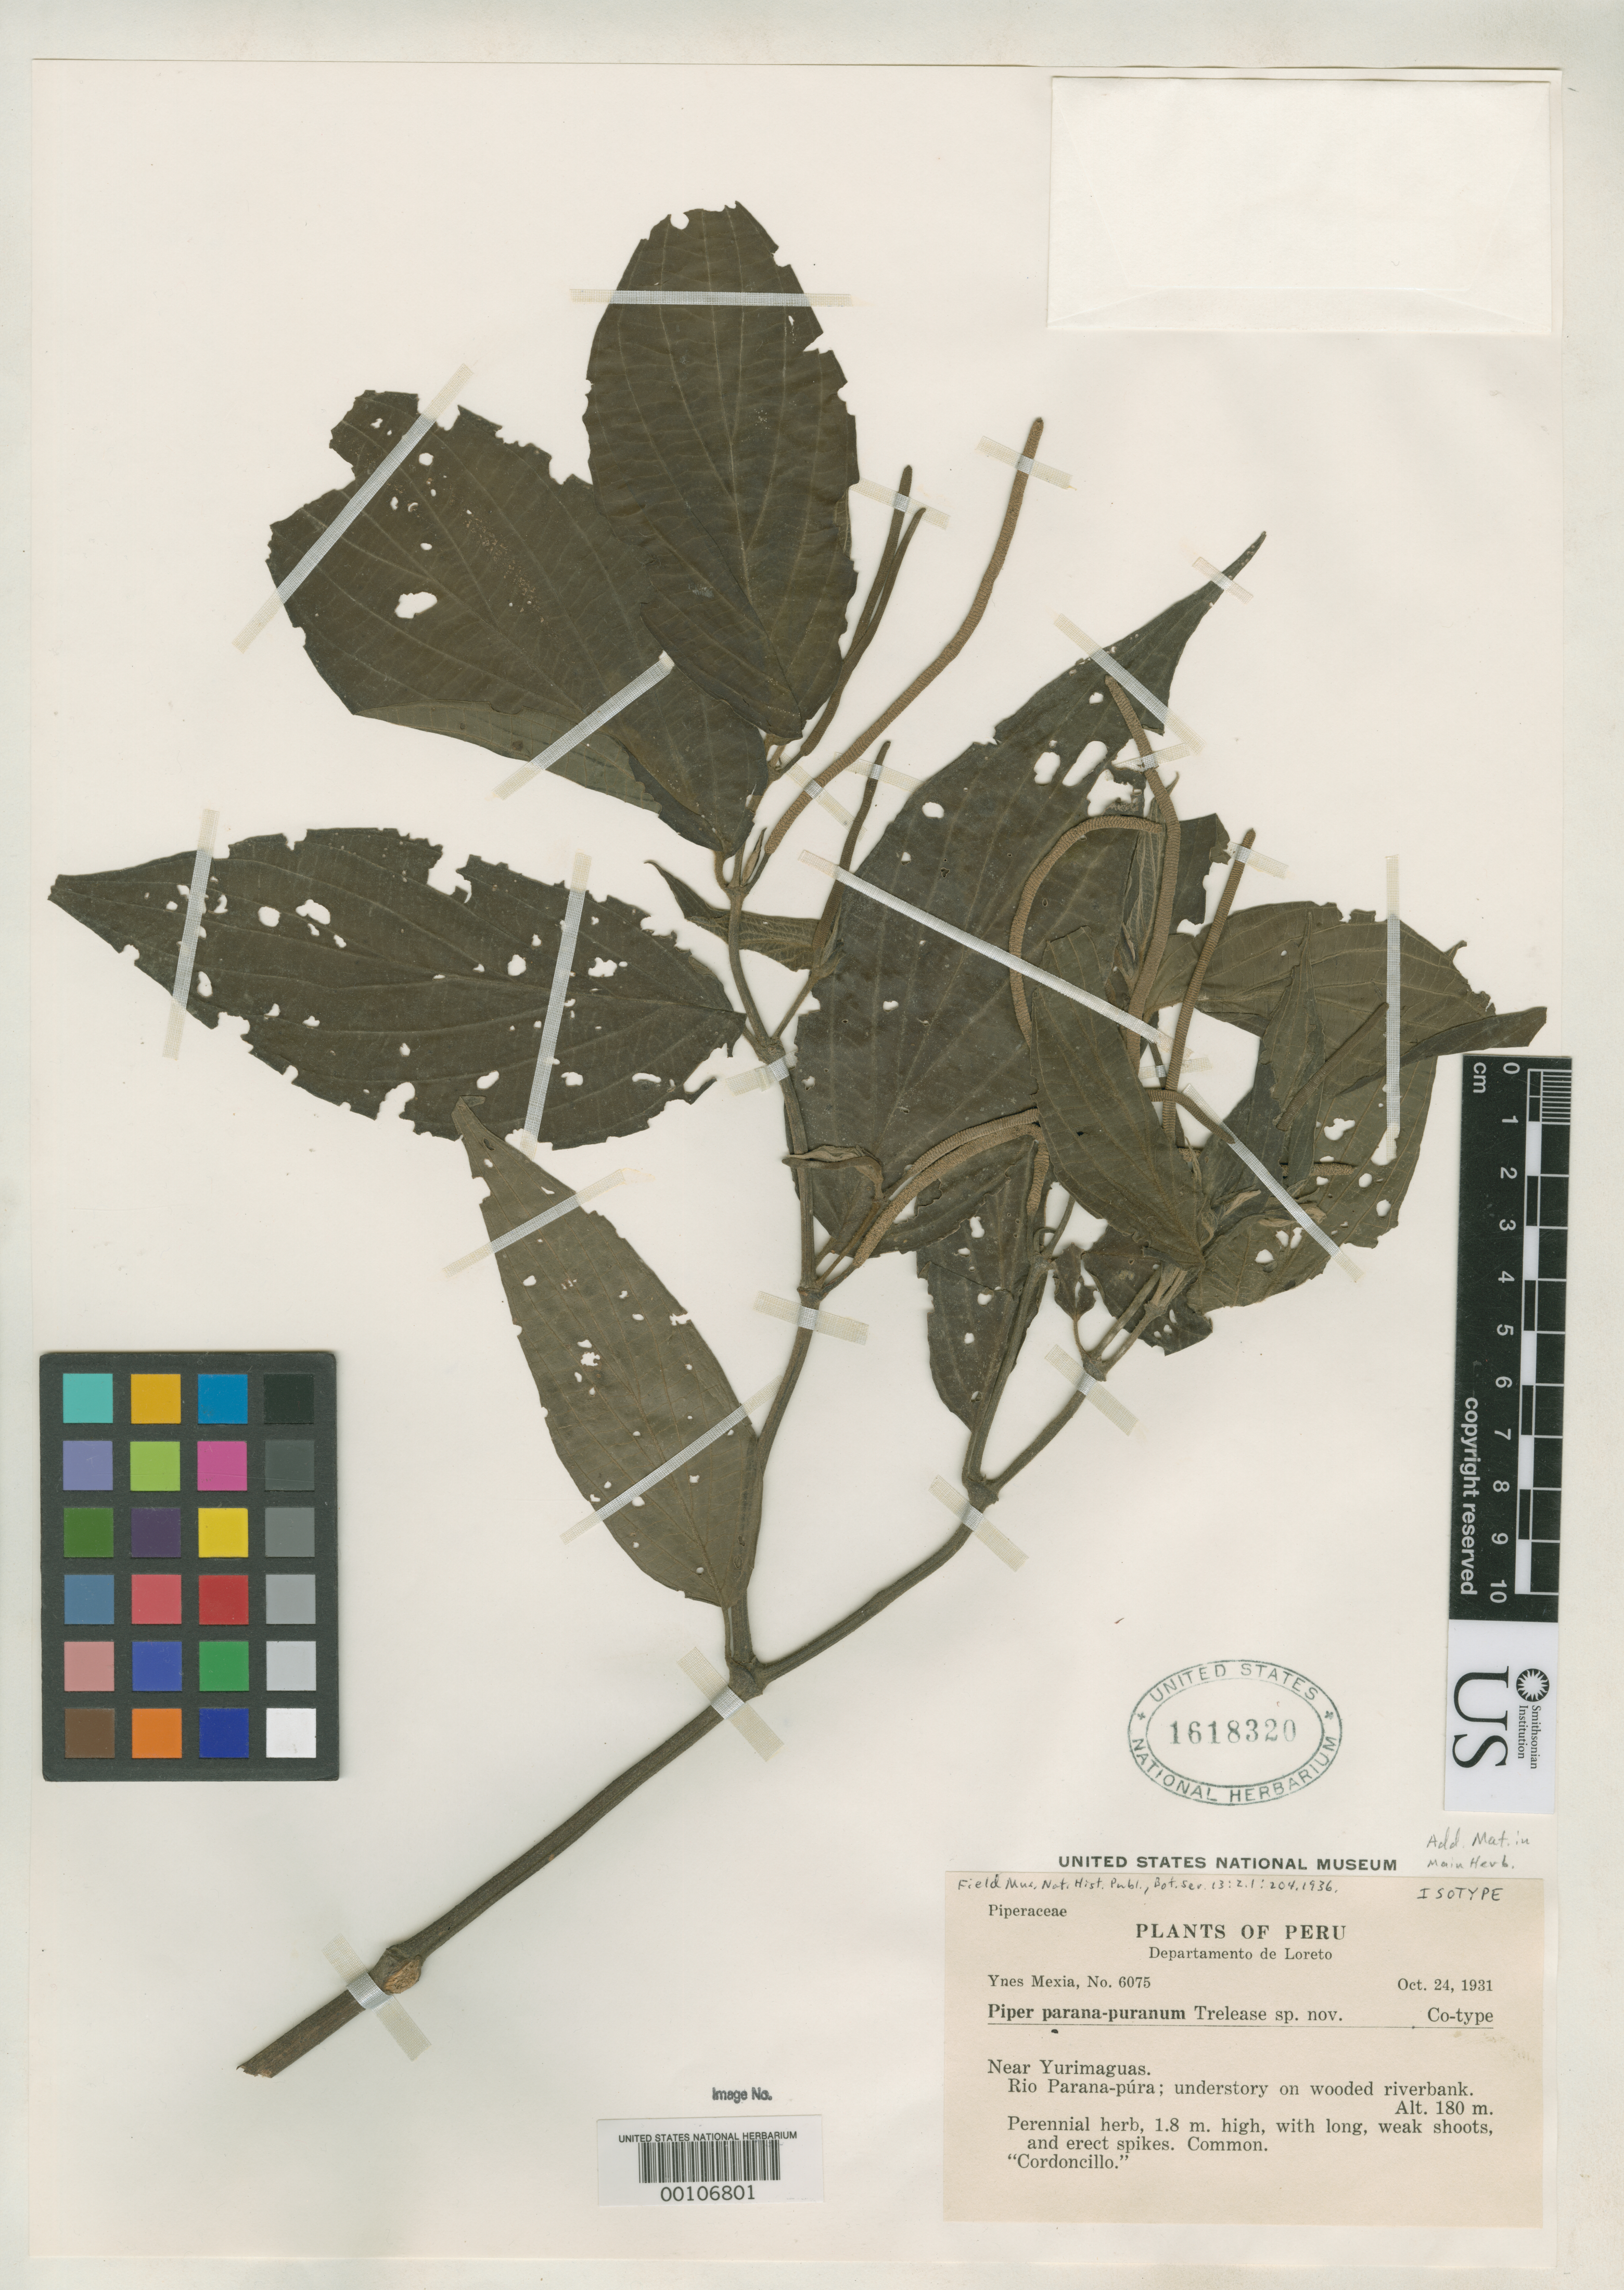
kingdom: Plantae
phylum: Tracheophyta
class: Magnoliopsida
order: Piperales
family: Piperaceae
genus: Piper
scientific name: Piper paranapuranum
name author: Trel. in J.F. Macbr.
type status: Isotype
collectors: Y. Mexia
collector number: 6075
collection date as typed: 24 Oct 1931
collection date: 1931-10-24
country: Peru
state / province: Loreto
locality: Near Yurimaguas, Rio Parana-pura.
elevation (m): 180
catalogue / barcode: US 1618320